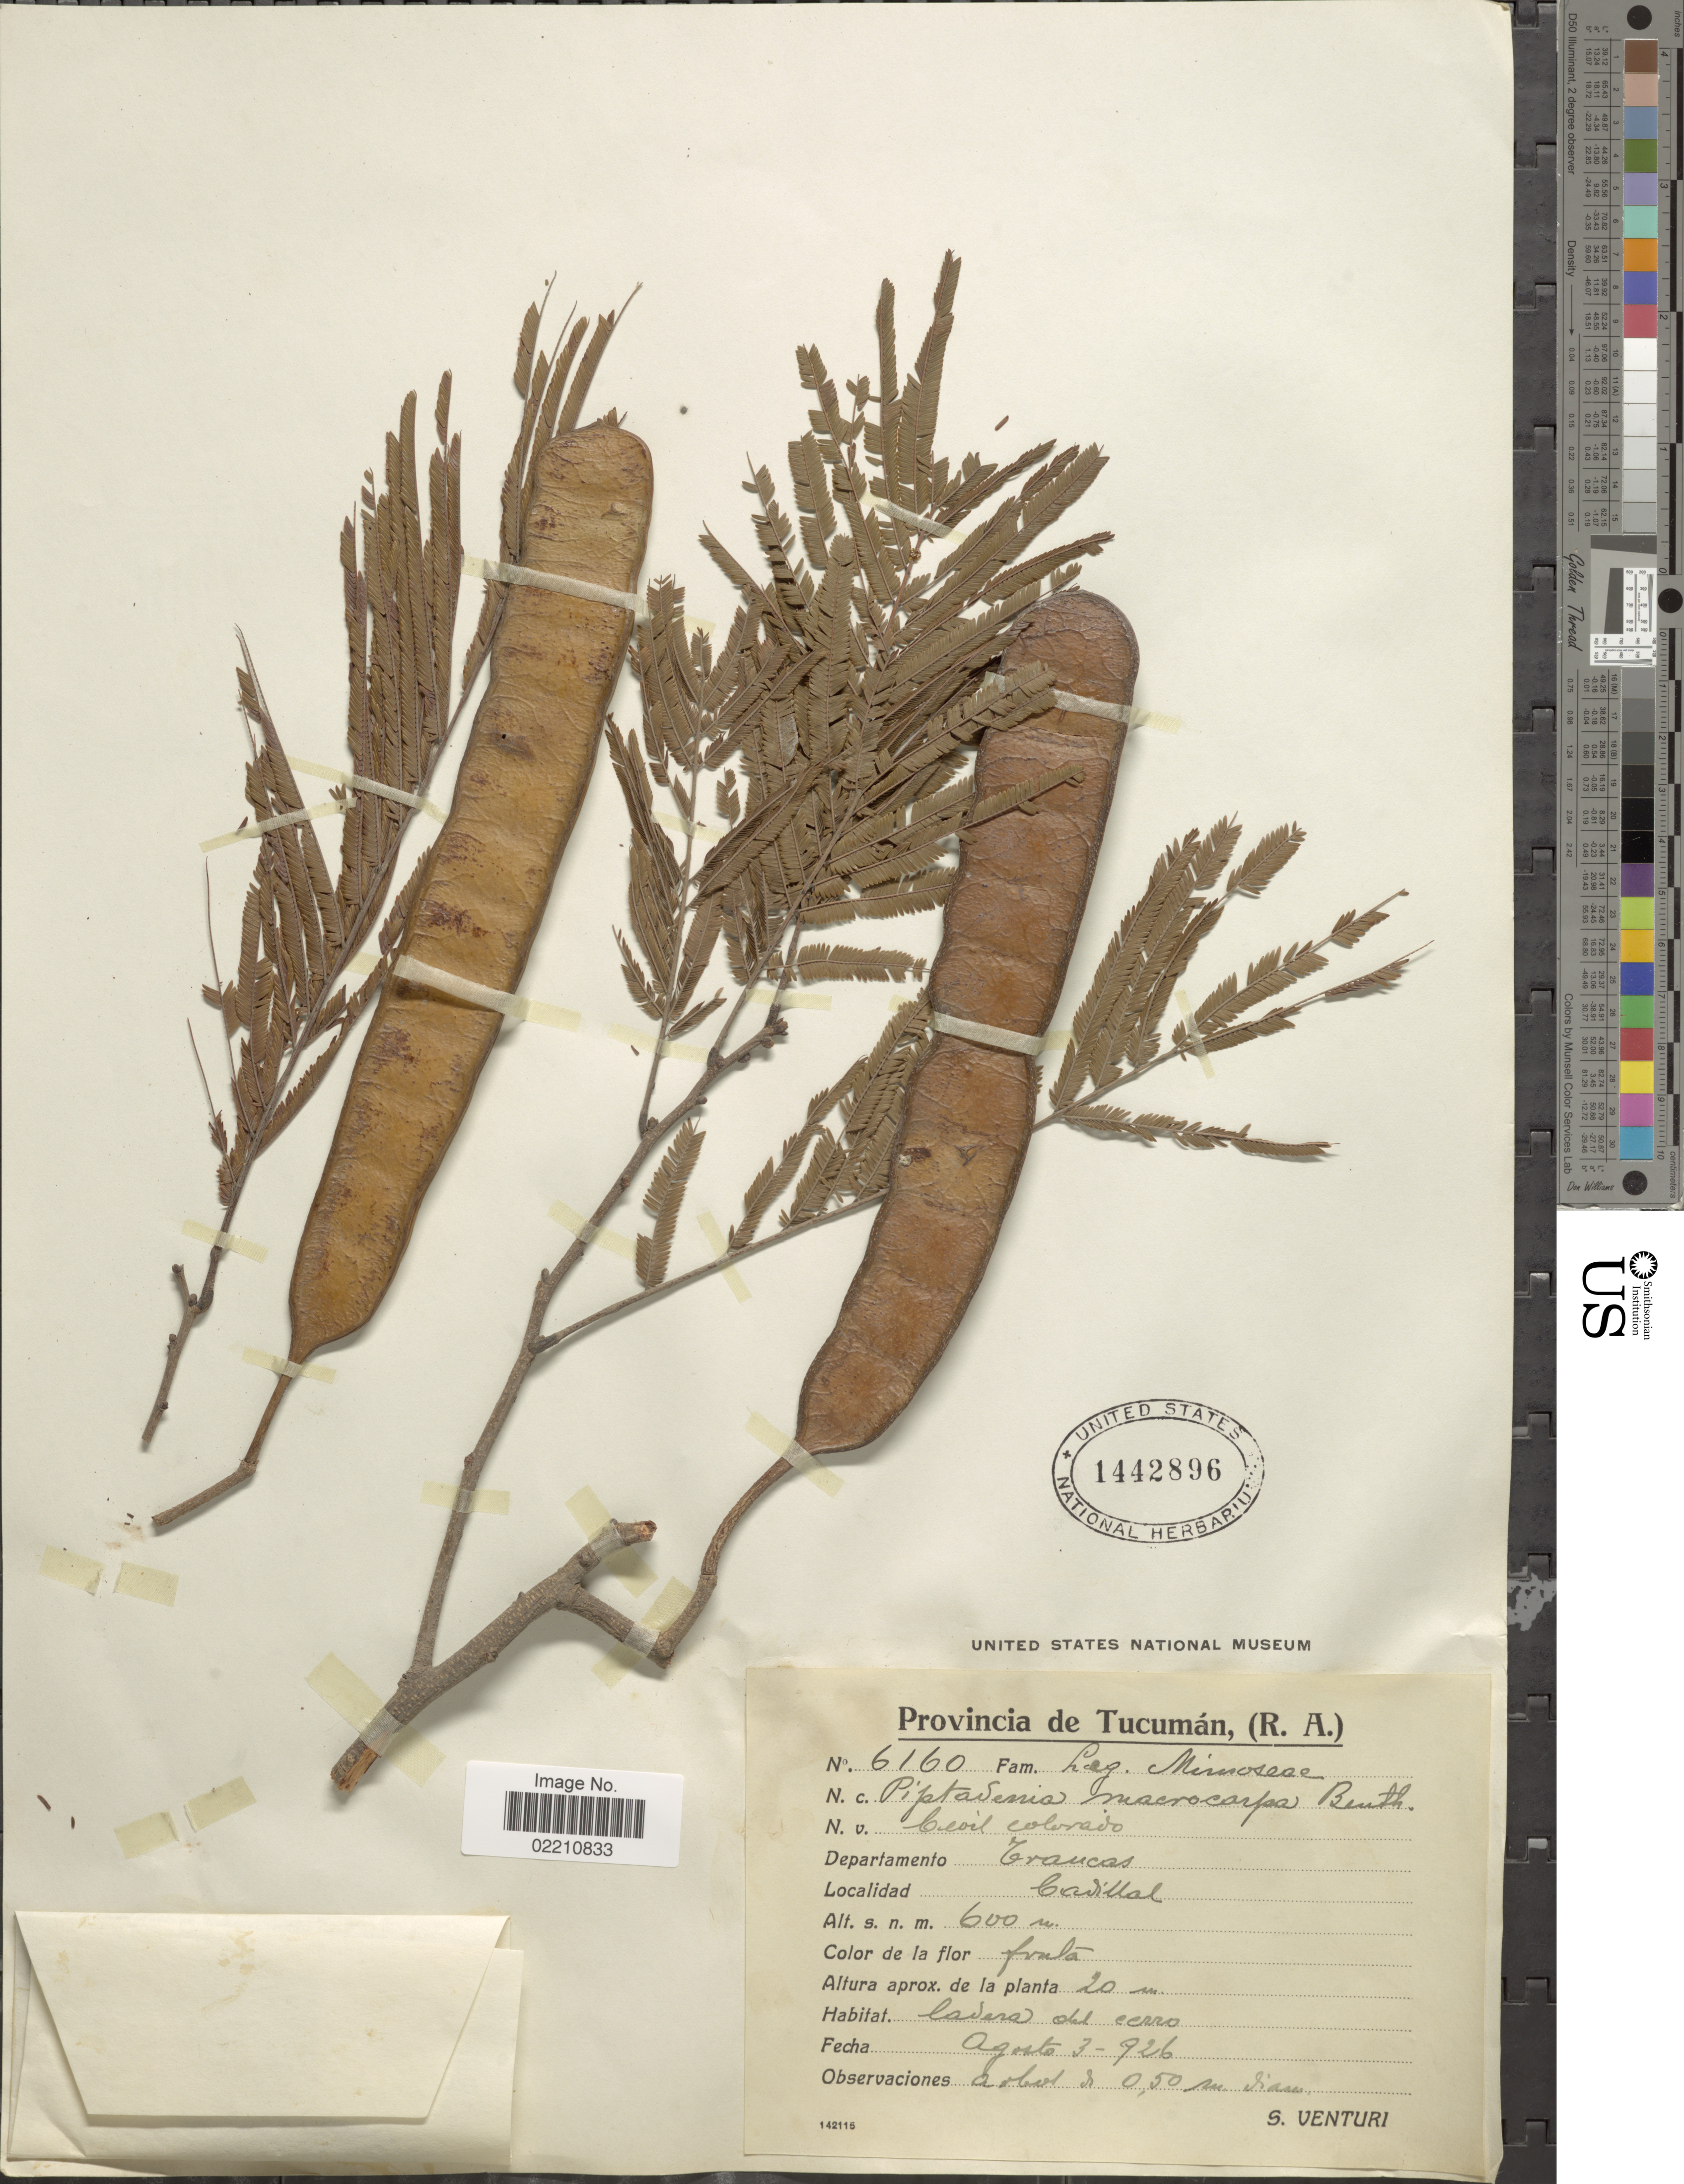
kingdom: Plantae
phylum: Tracheophyta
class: Magnoliopsida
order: Fabales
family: Fabaceae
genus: Anadenanthera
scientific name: Anadenanthera colubrina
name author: (Vell.) Brenan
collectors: S. Venturi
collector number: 6160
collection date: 1926-08-03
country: Argentina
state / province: Tucuman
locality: Provincia de Tucumán (R.A.), Departamento Trancas, Cadillal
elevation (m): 600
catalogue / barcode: US 1442896